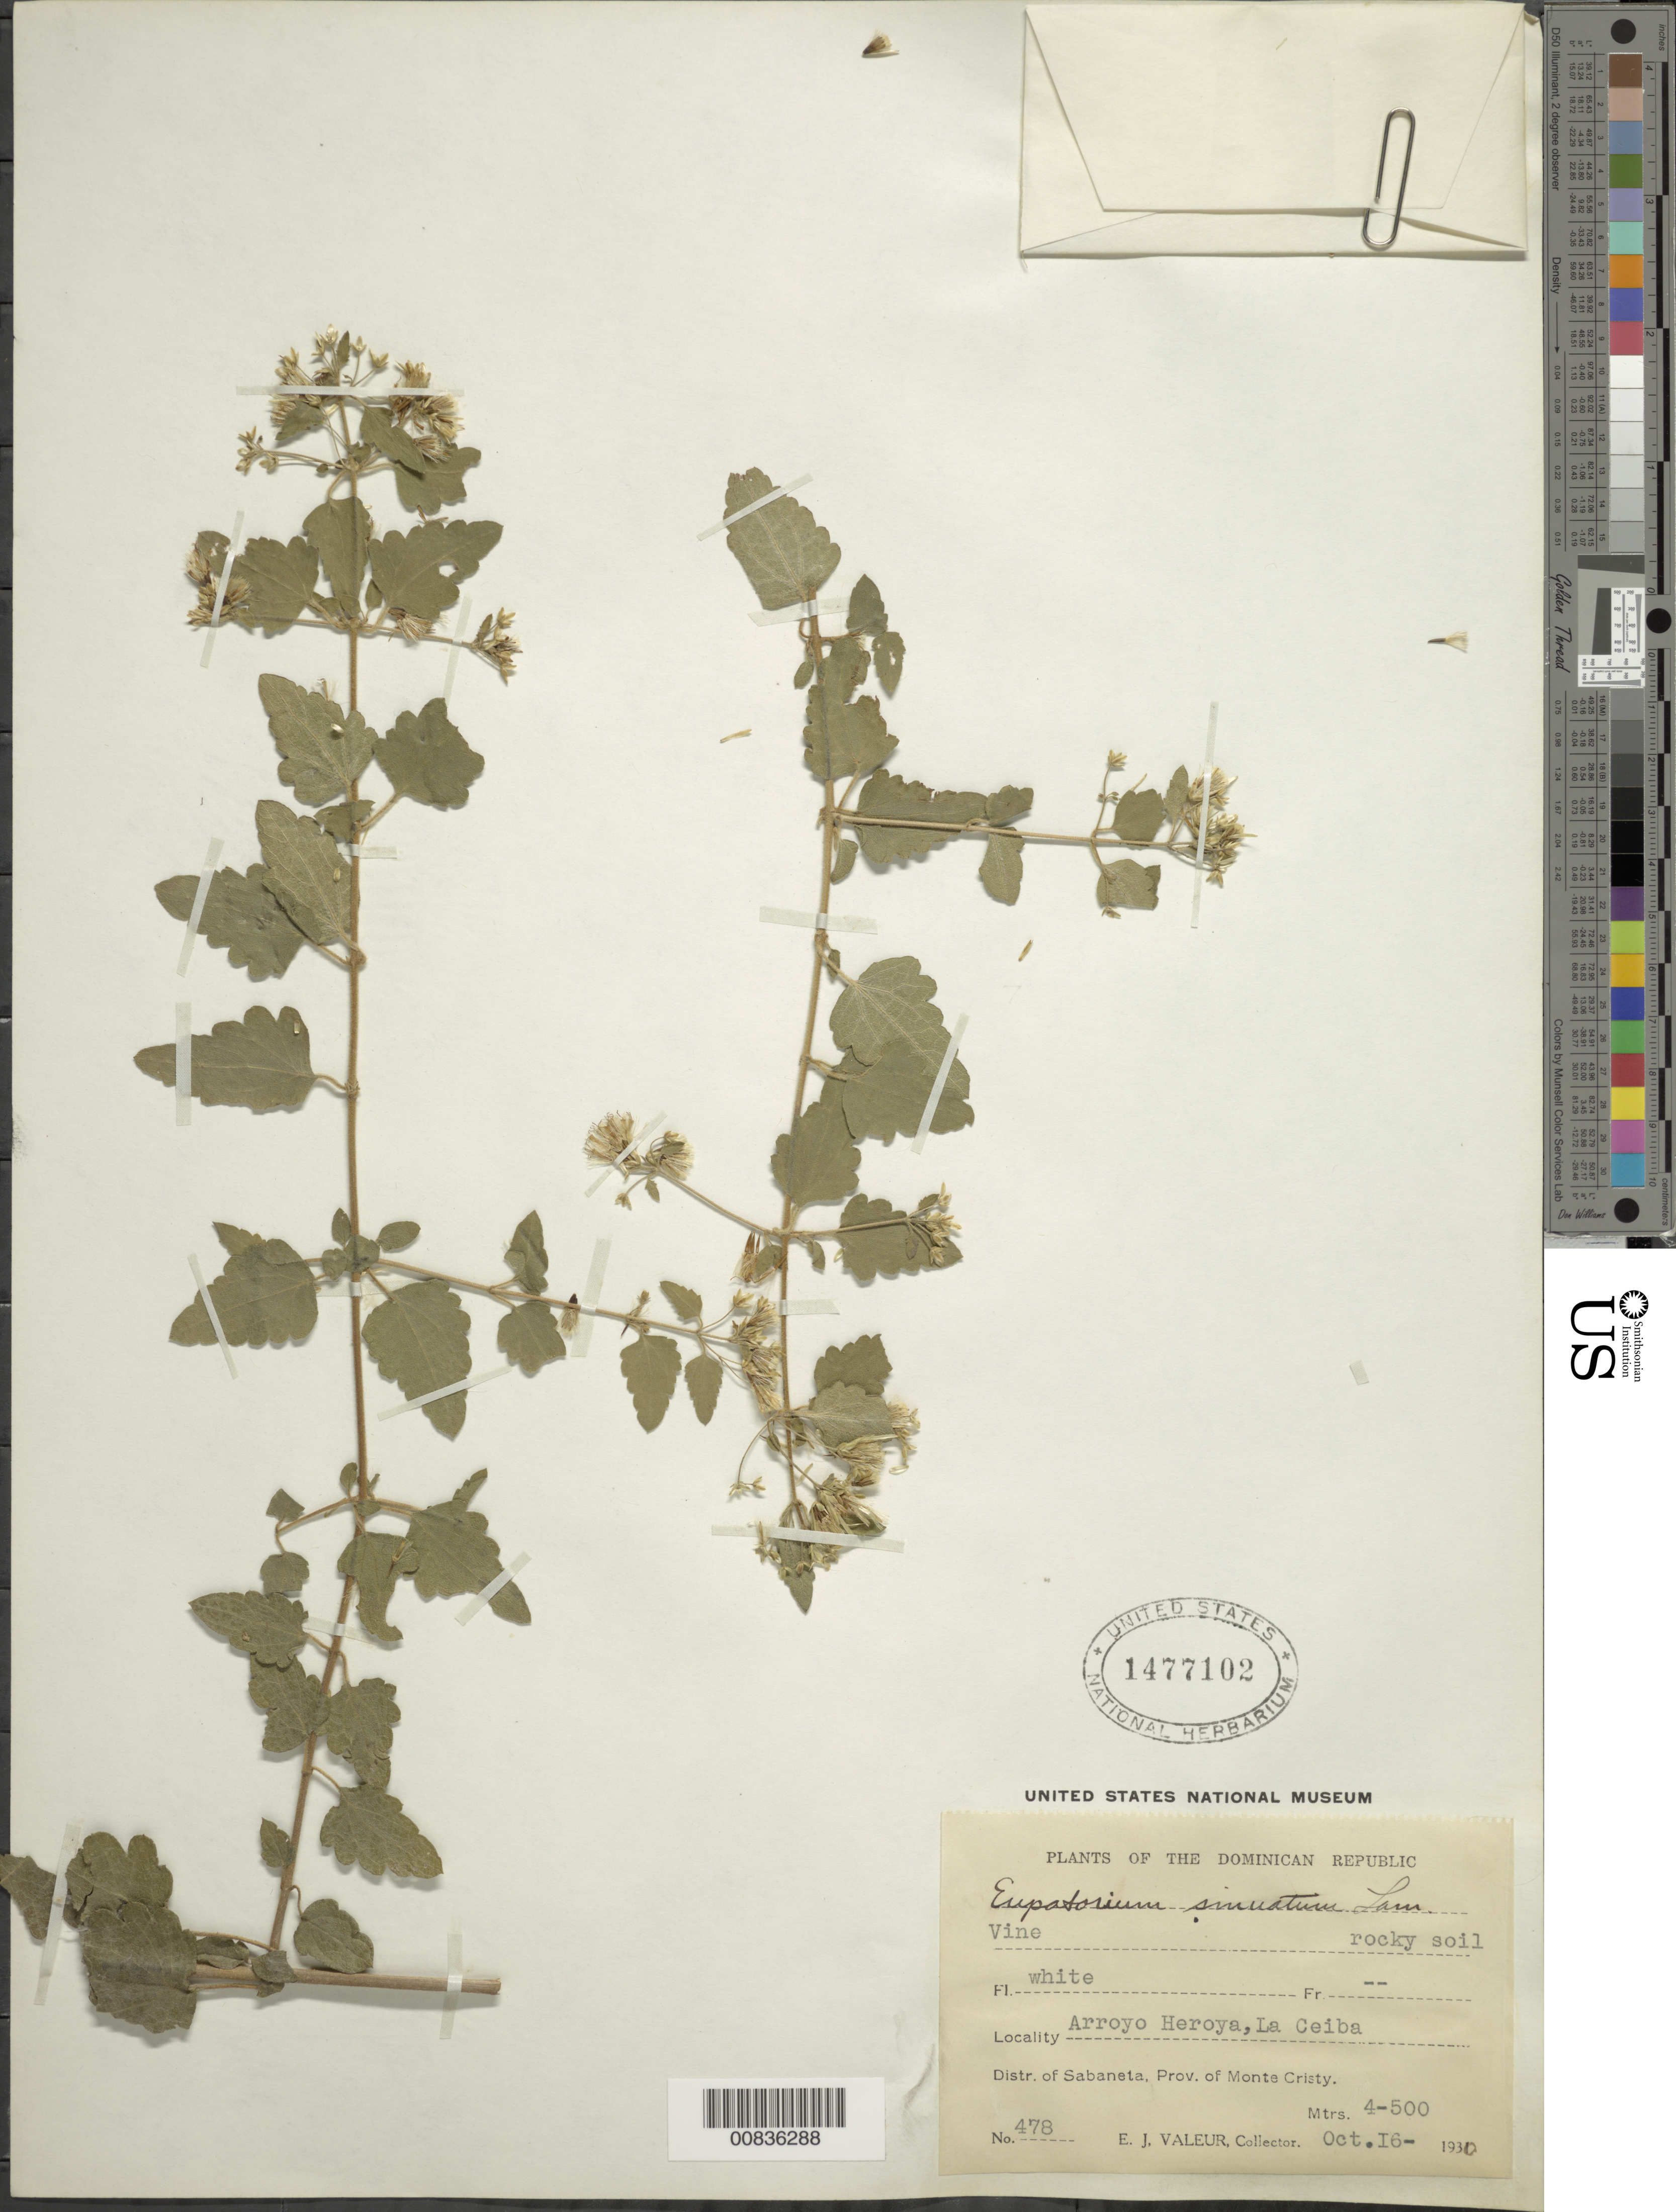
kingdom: Plantae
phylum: Tracheophyta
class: Magnoliopsida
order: Asterales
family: Asteraceae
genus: Chromolaena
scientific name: Chromolaena sinuata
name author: (Lam.) R.M. King & H. Rob.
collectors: E. Valeur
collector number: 478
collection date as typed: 16 Oct 1930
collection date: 1930-10-16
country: Dominican Republic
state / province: Monte Cristi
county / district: Sabaneta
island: Hispaniola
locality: Arroyo Heroya, La Ceiba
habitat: Rocky soil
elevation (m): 400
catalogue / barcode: US 1477102